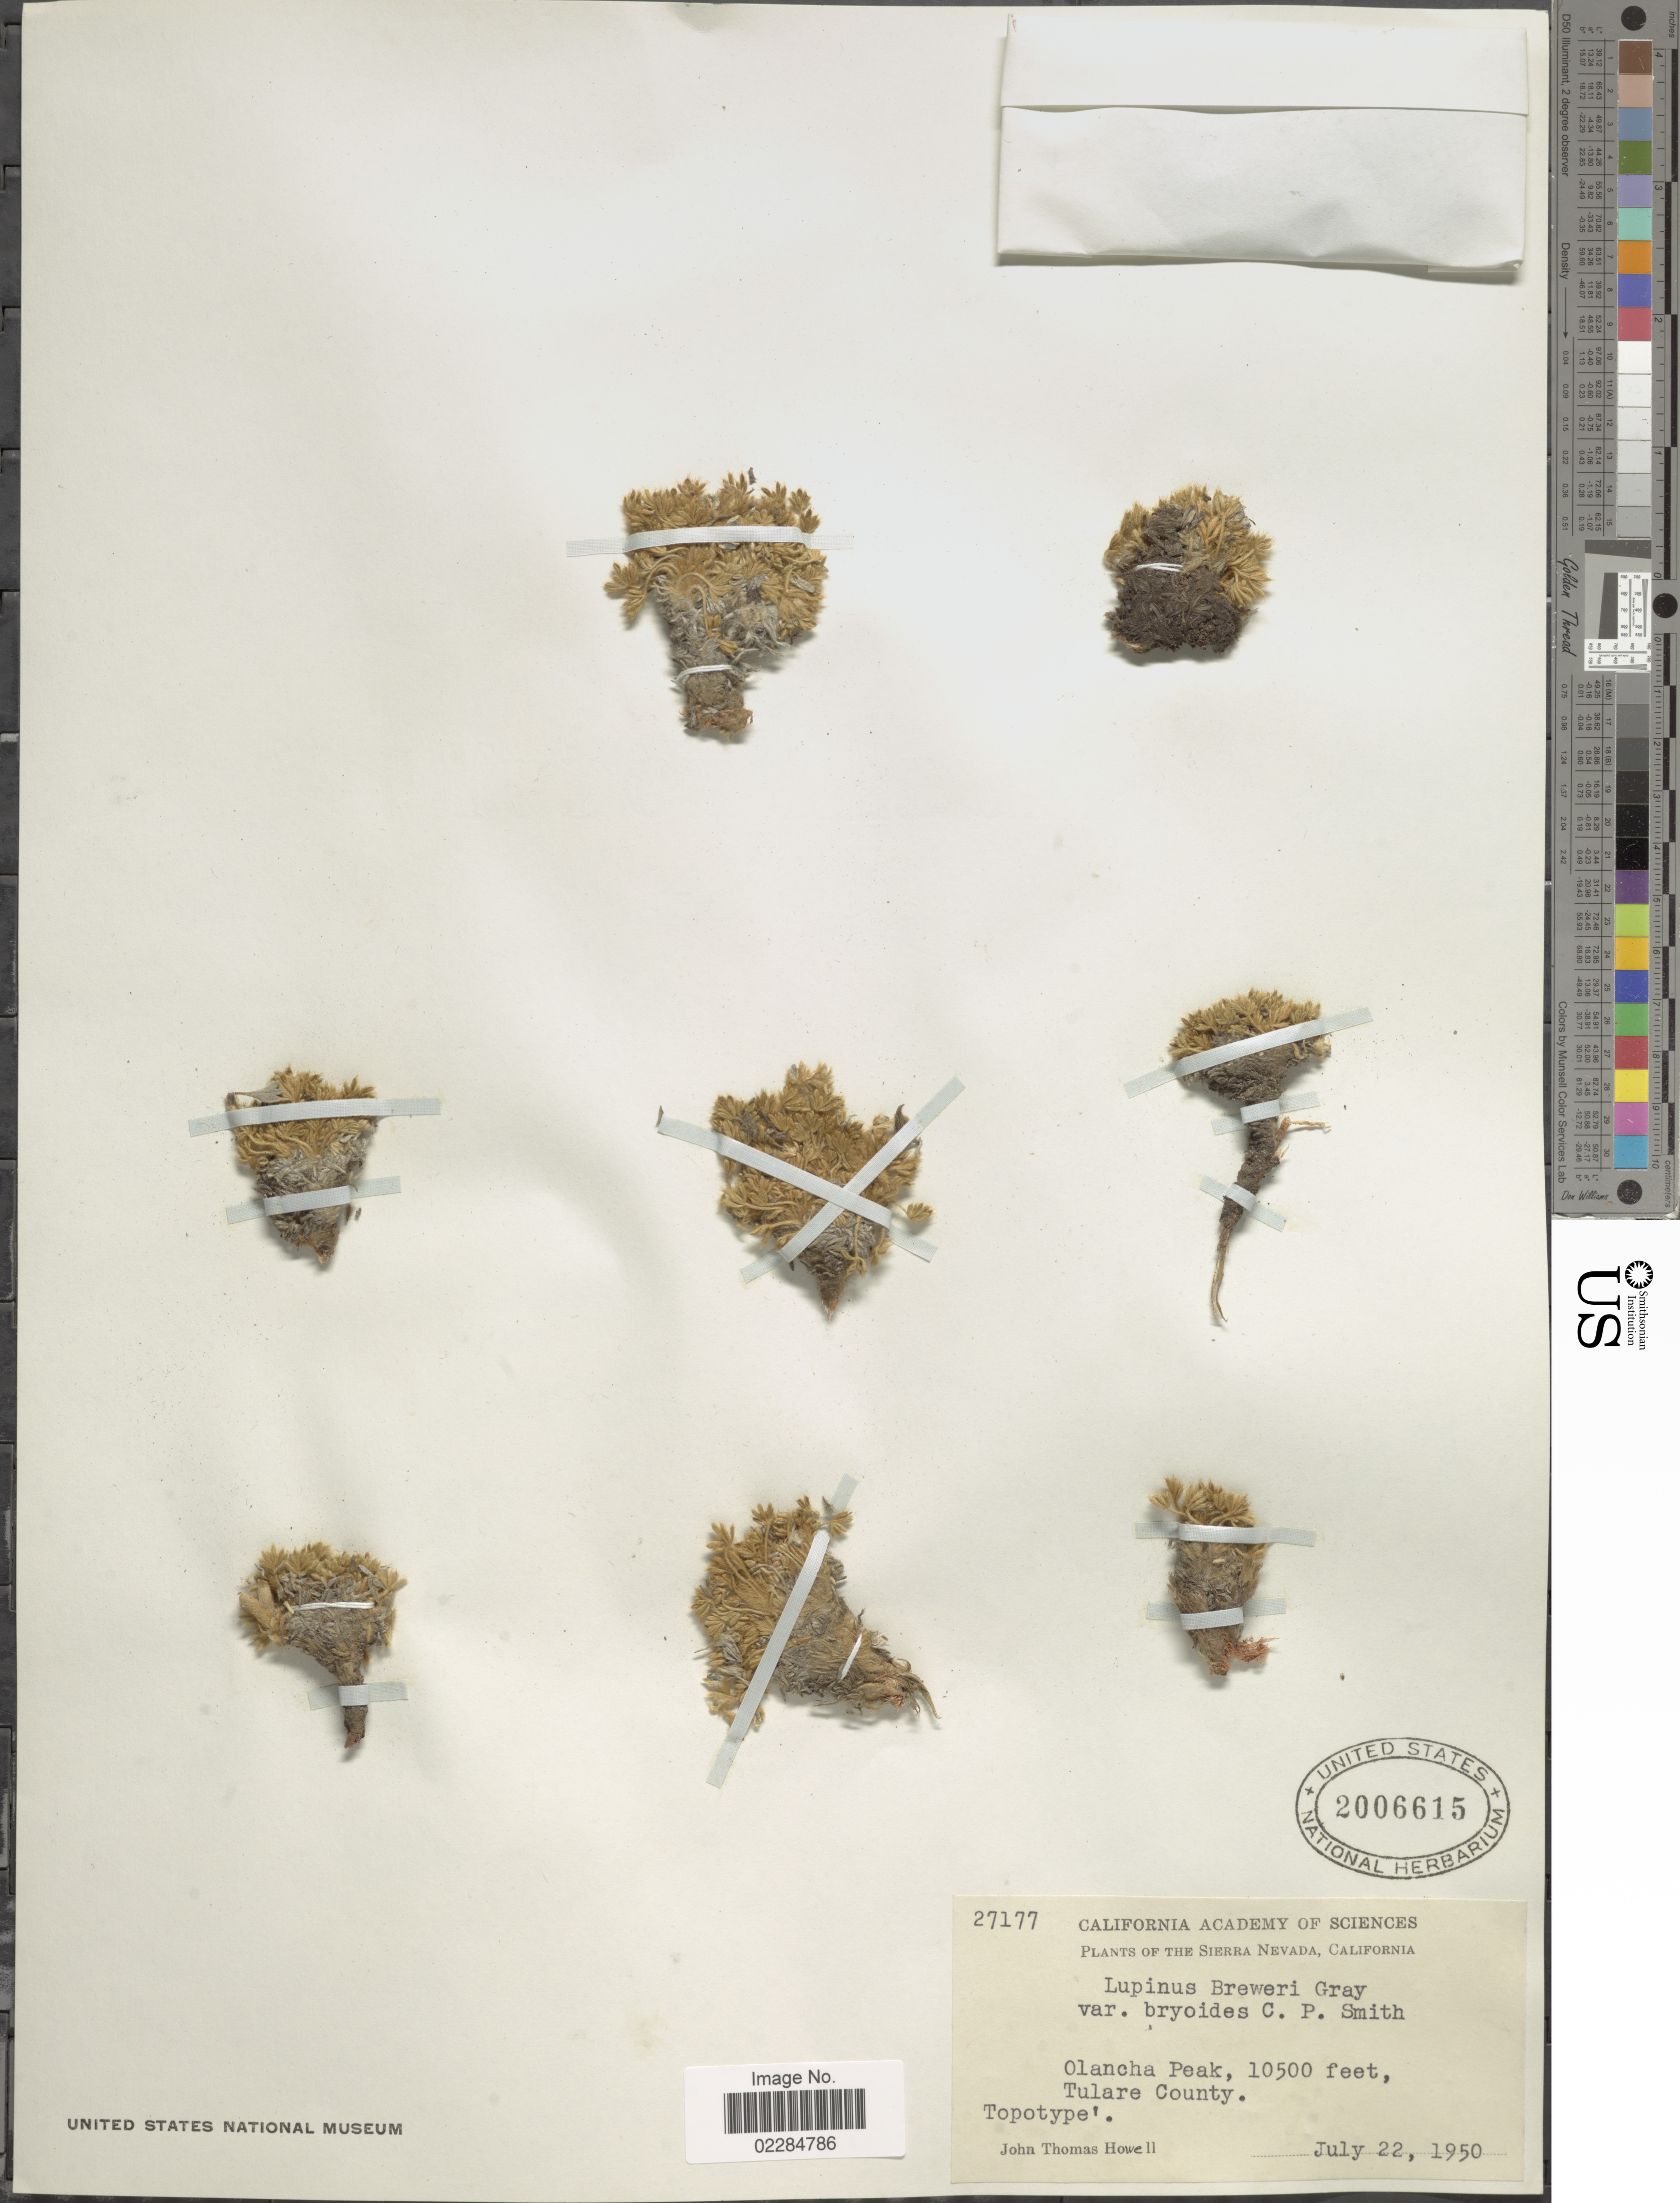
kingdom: Plantae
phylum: Tracheophyta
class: Magnoliopsida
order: Fabales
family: Fabaceae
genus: Lupinus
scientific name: Lupinus breweri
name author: A. Gray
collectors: J. T. Howell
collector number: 27177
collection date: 1950-07-22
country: United States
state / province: California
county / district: Tulare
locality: Sierra Nevada, Olancha Peak, Tulare County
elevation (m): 3200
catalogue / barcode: US 2006615